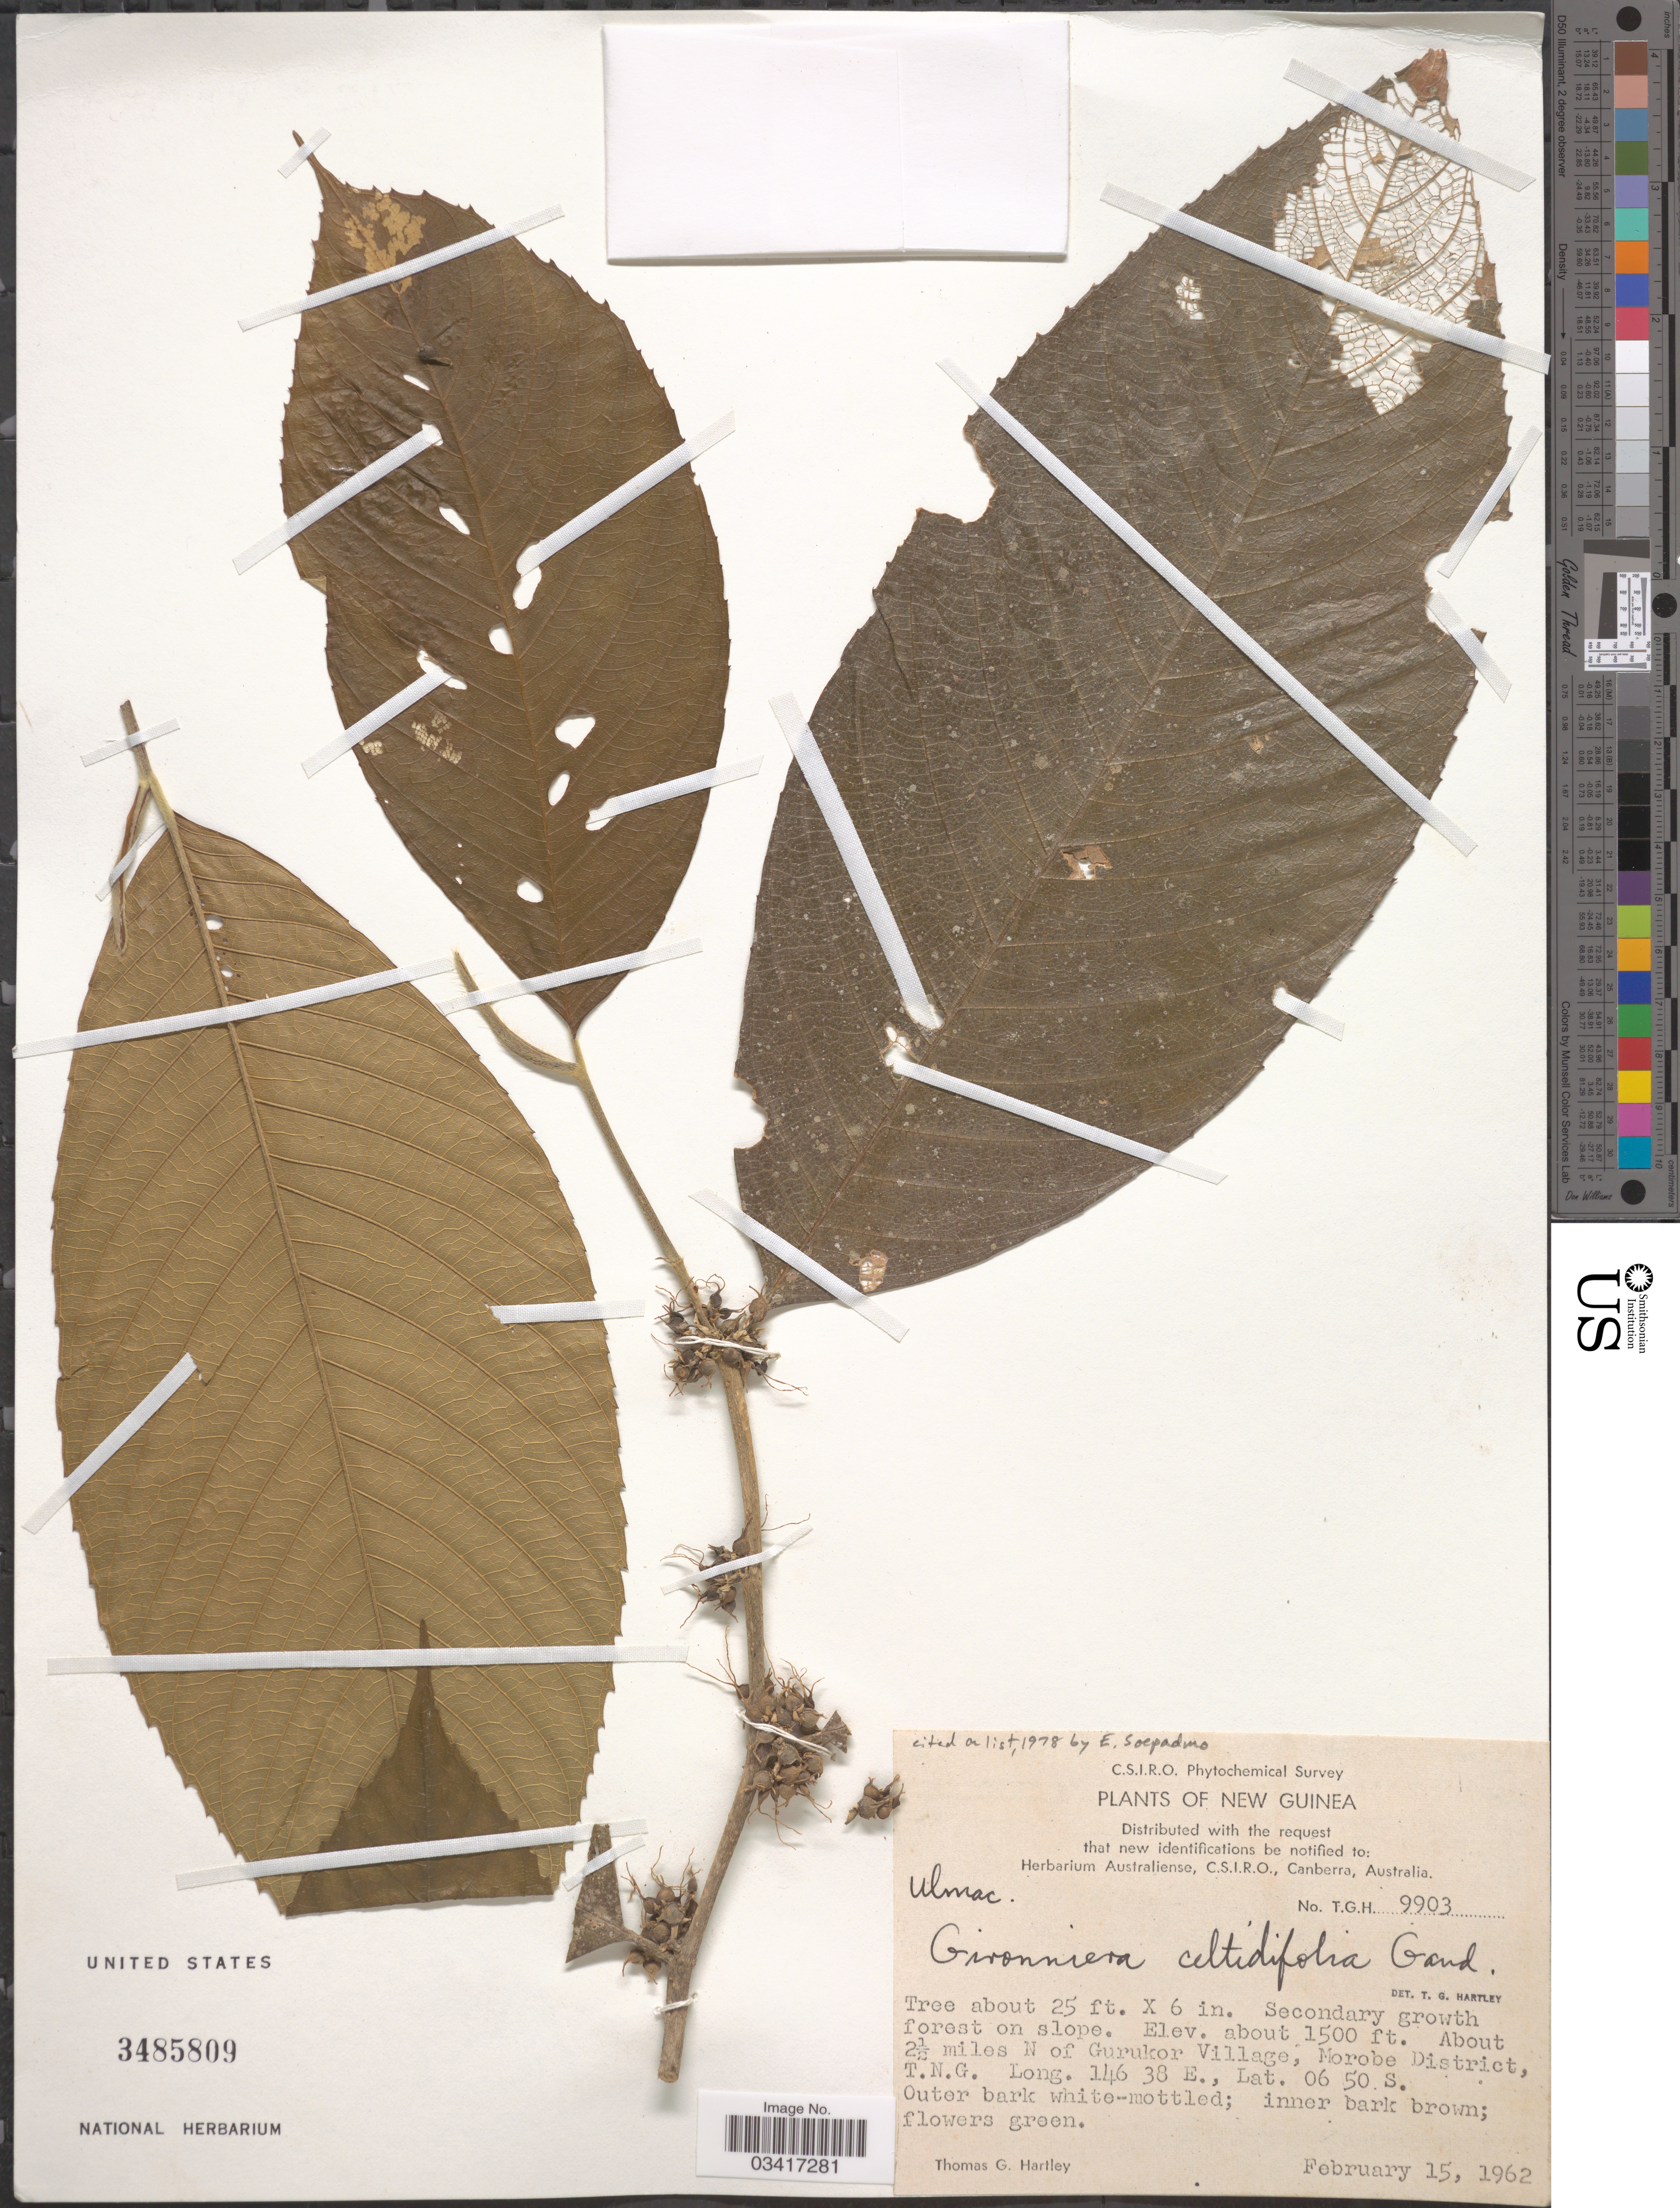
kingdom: Plantae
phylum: Tracheophyta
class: Magnoliopsida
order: Rosales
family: Cannabaceae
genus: Gironniera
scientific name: Gironniera celtidifolia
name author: Gaudich.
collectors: T. G. Hartley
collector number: TGH9903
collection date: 1962-02-15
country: Papua New Guinea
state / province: Morobe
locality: New Guinea. About 2½ miles N of Gurukor Village, Morobe District, T.N.G.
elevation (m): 457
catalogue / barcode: US 3485809